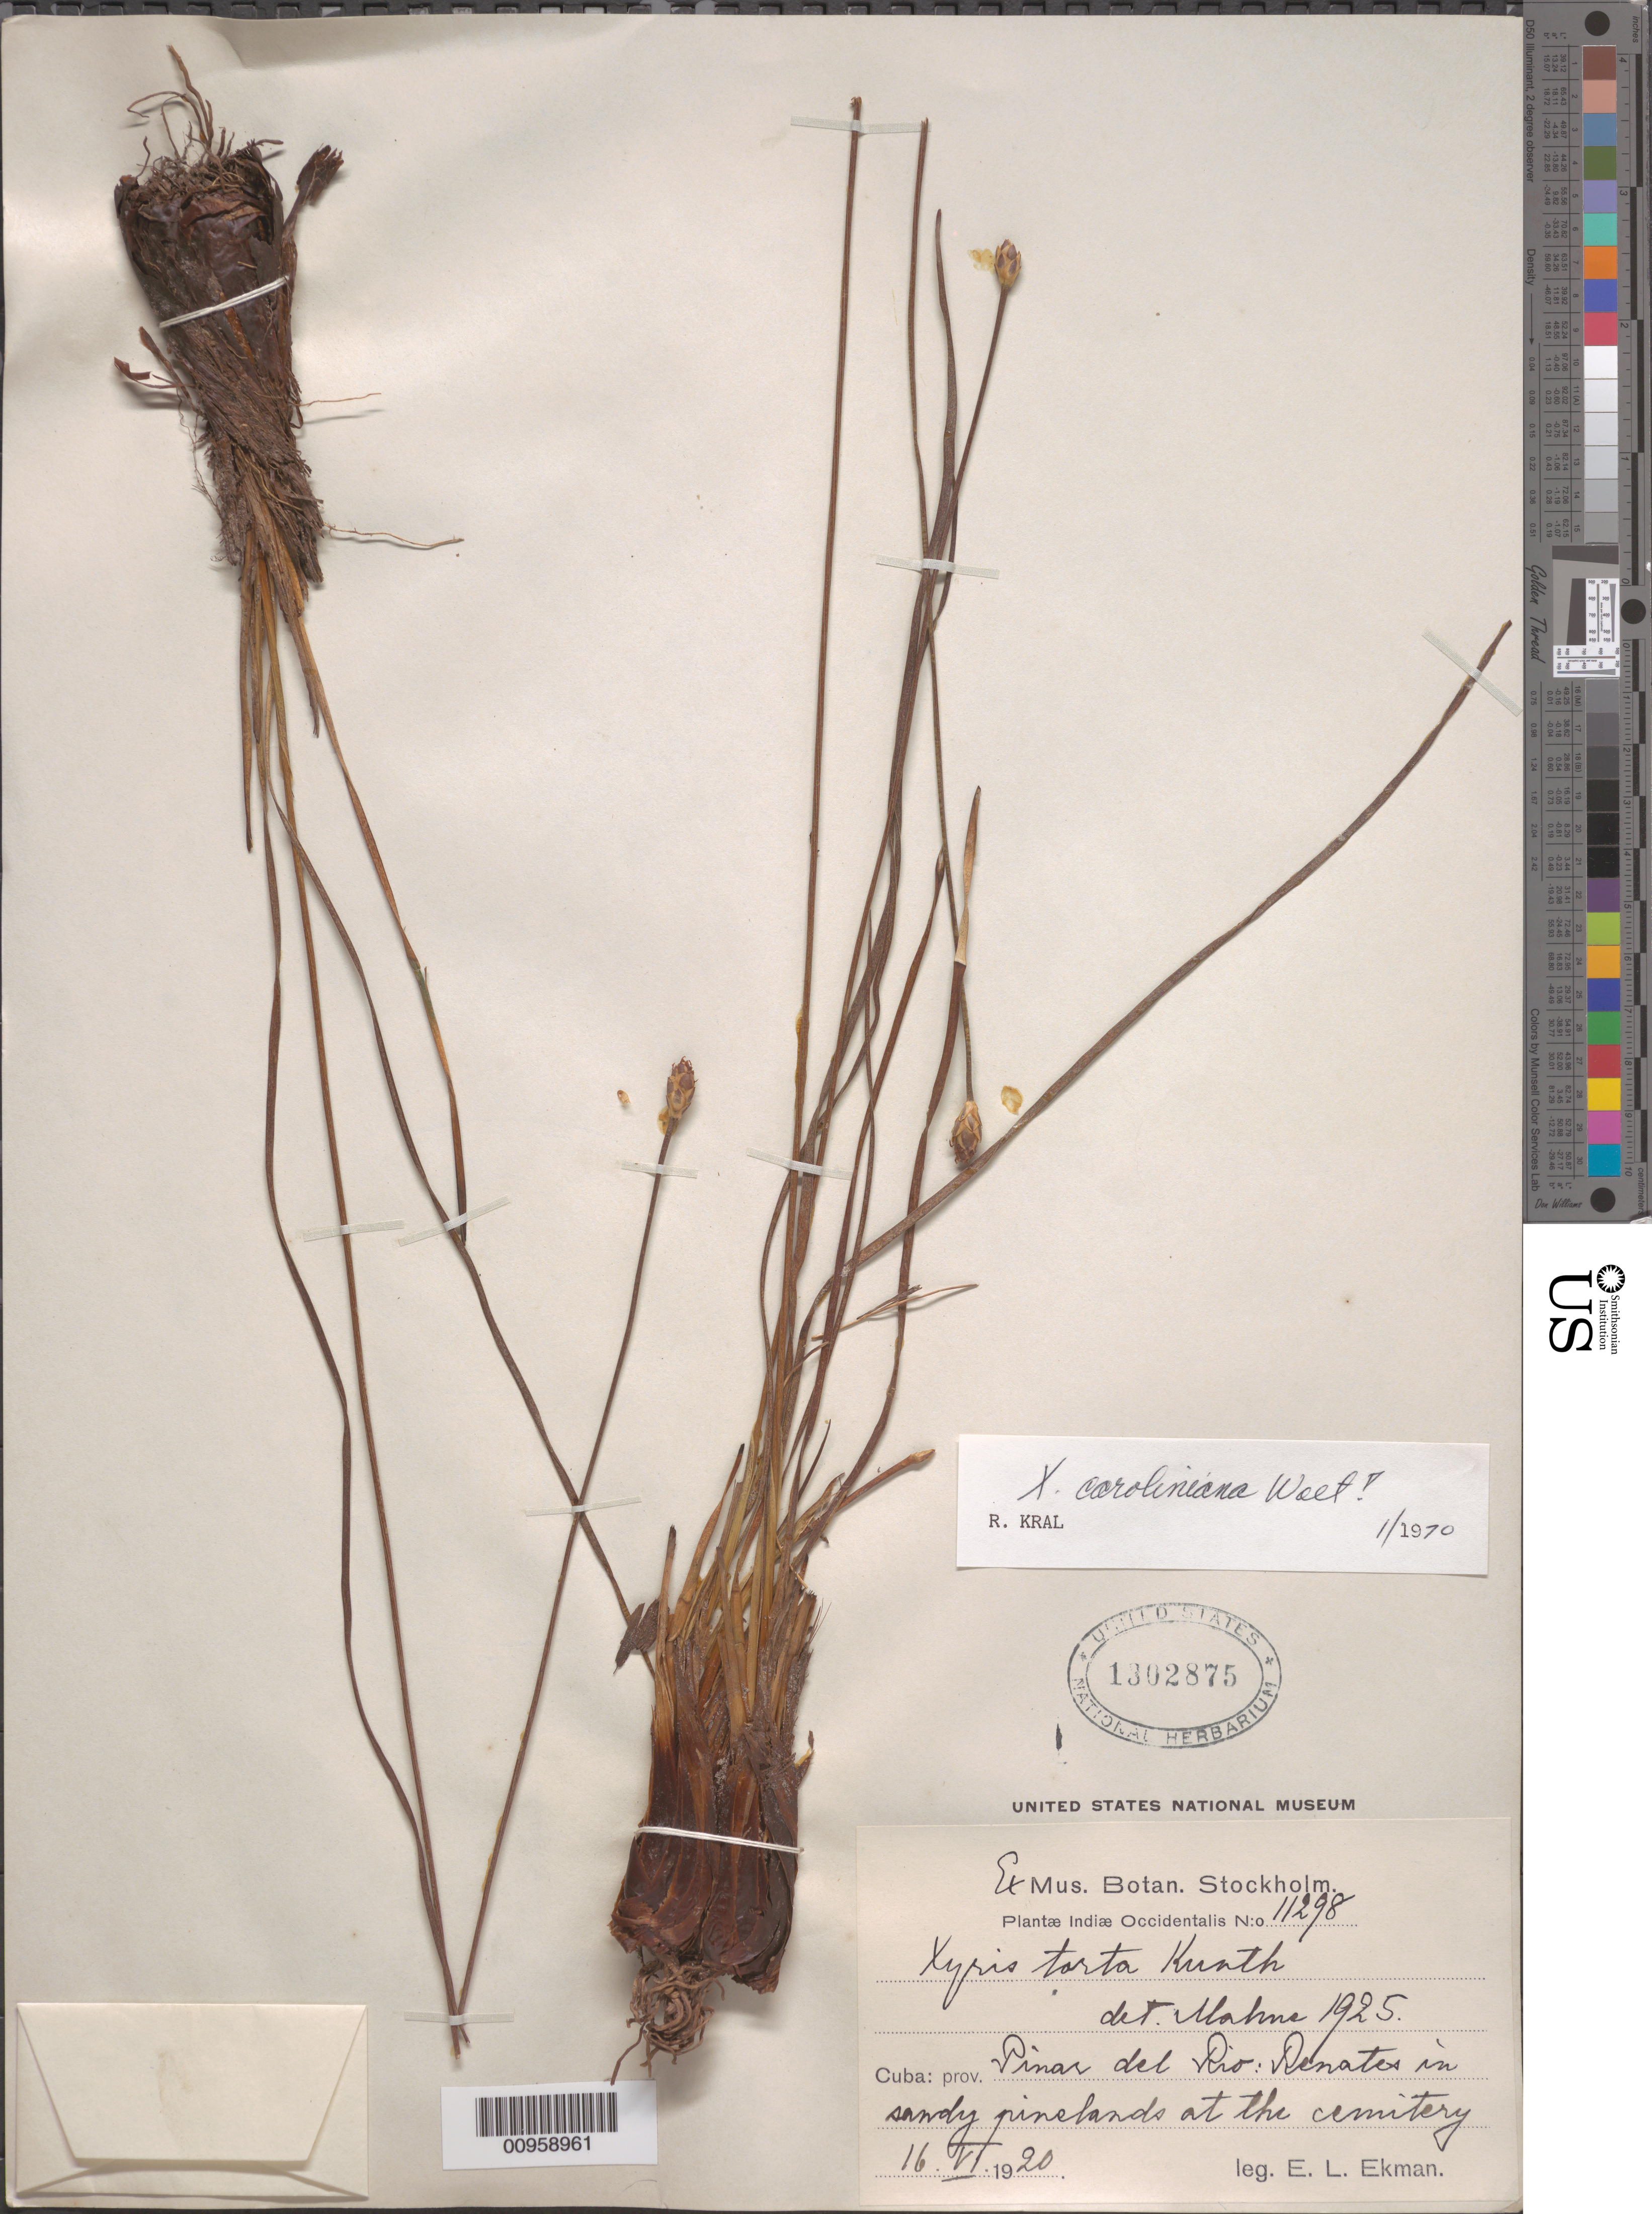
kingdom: Plantae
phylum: Tracheophyta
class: Liliopsida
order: Poales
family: Xyridaceae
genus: Xyris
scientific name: Xyris caroliniana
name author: Walter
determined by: Kral, Robert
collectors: E. L. Ekman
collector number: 11298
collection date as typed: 16 Jun 1920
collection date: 1920-06-16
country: Cuba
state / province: Pinar del Rio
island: Cuba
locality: Remates, at the cemetary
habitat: In sandy pinelands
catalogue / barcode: US 1302875